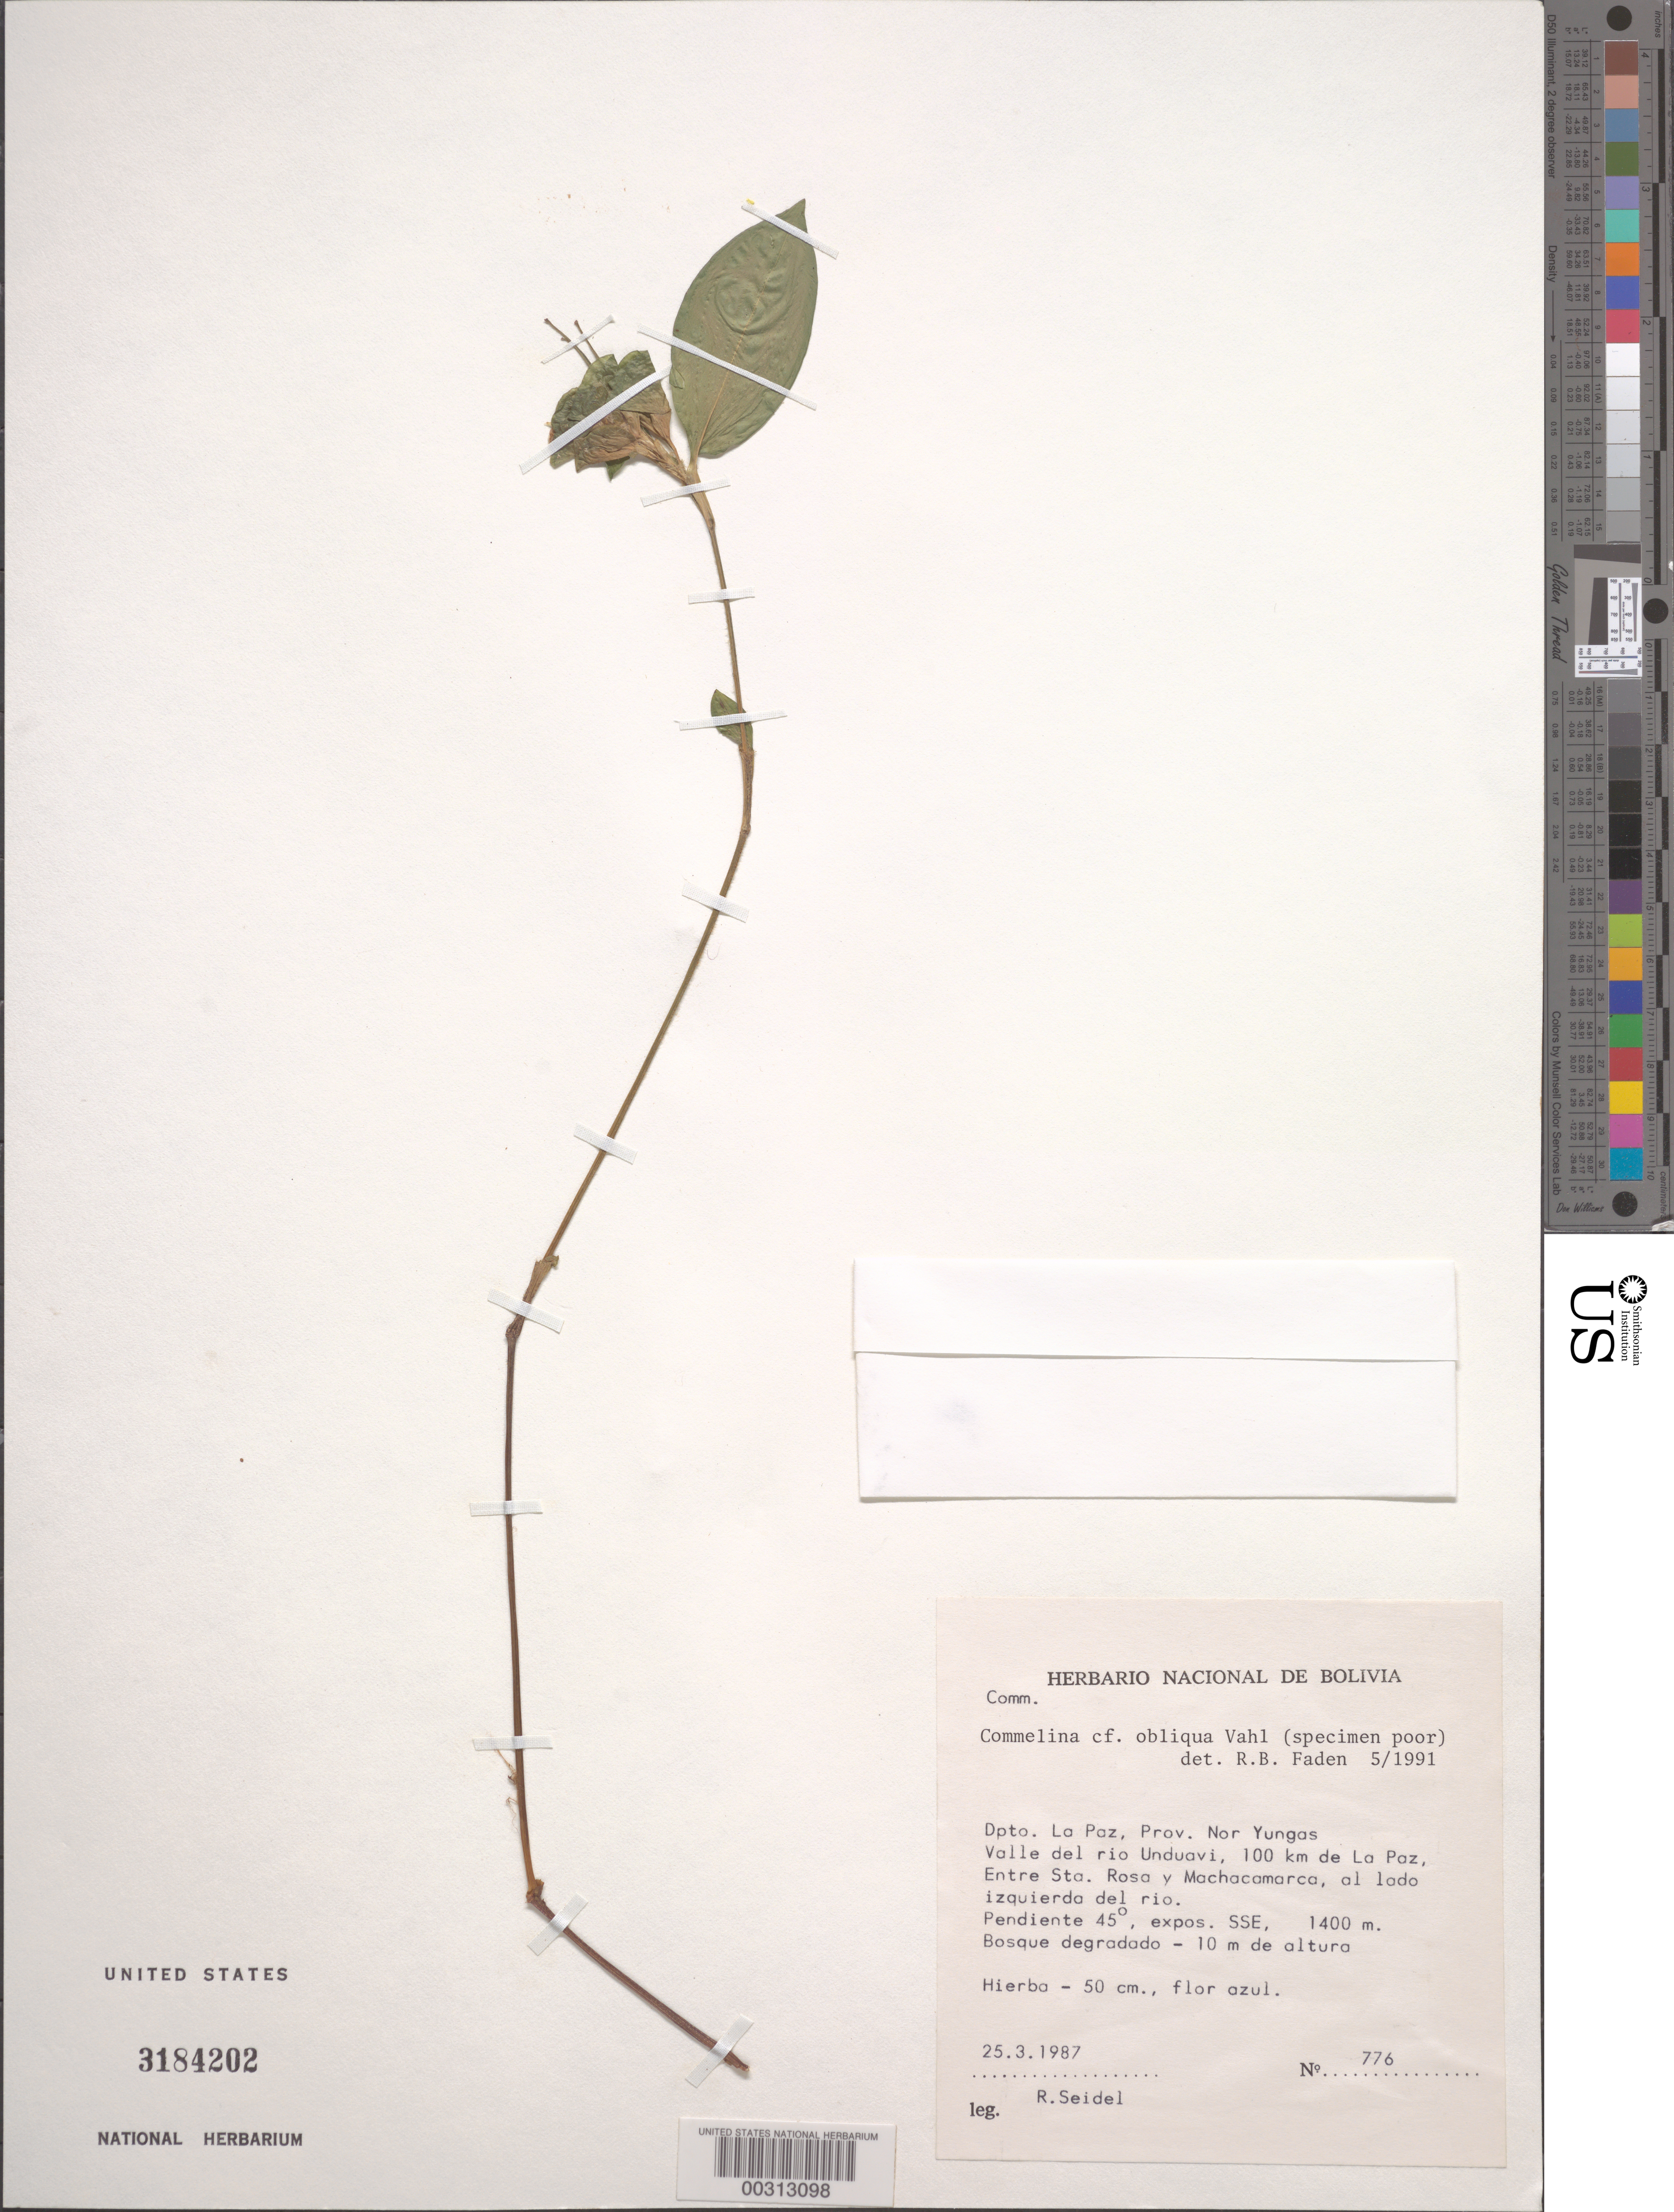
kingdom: Plantae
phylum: Tracheophyta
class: Liliopsida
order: Commelinales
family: Commelinaceae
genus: Commelina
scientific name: Commelina obliqua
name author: Vahl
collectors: R. Seidel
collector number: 776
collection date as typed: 25 Mar 1987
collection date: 1987-03-25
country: Bolivia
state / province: La Paz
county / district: Nor Yungas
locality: Rio Unduavi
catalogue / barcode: US 3184202